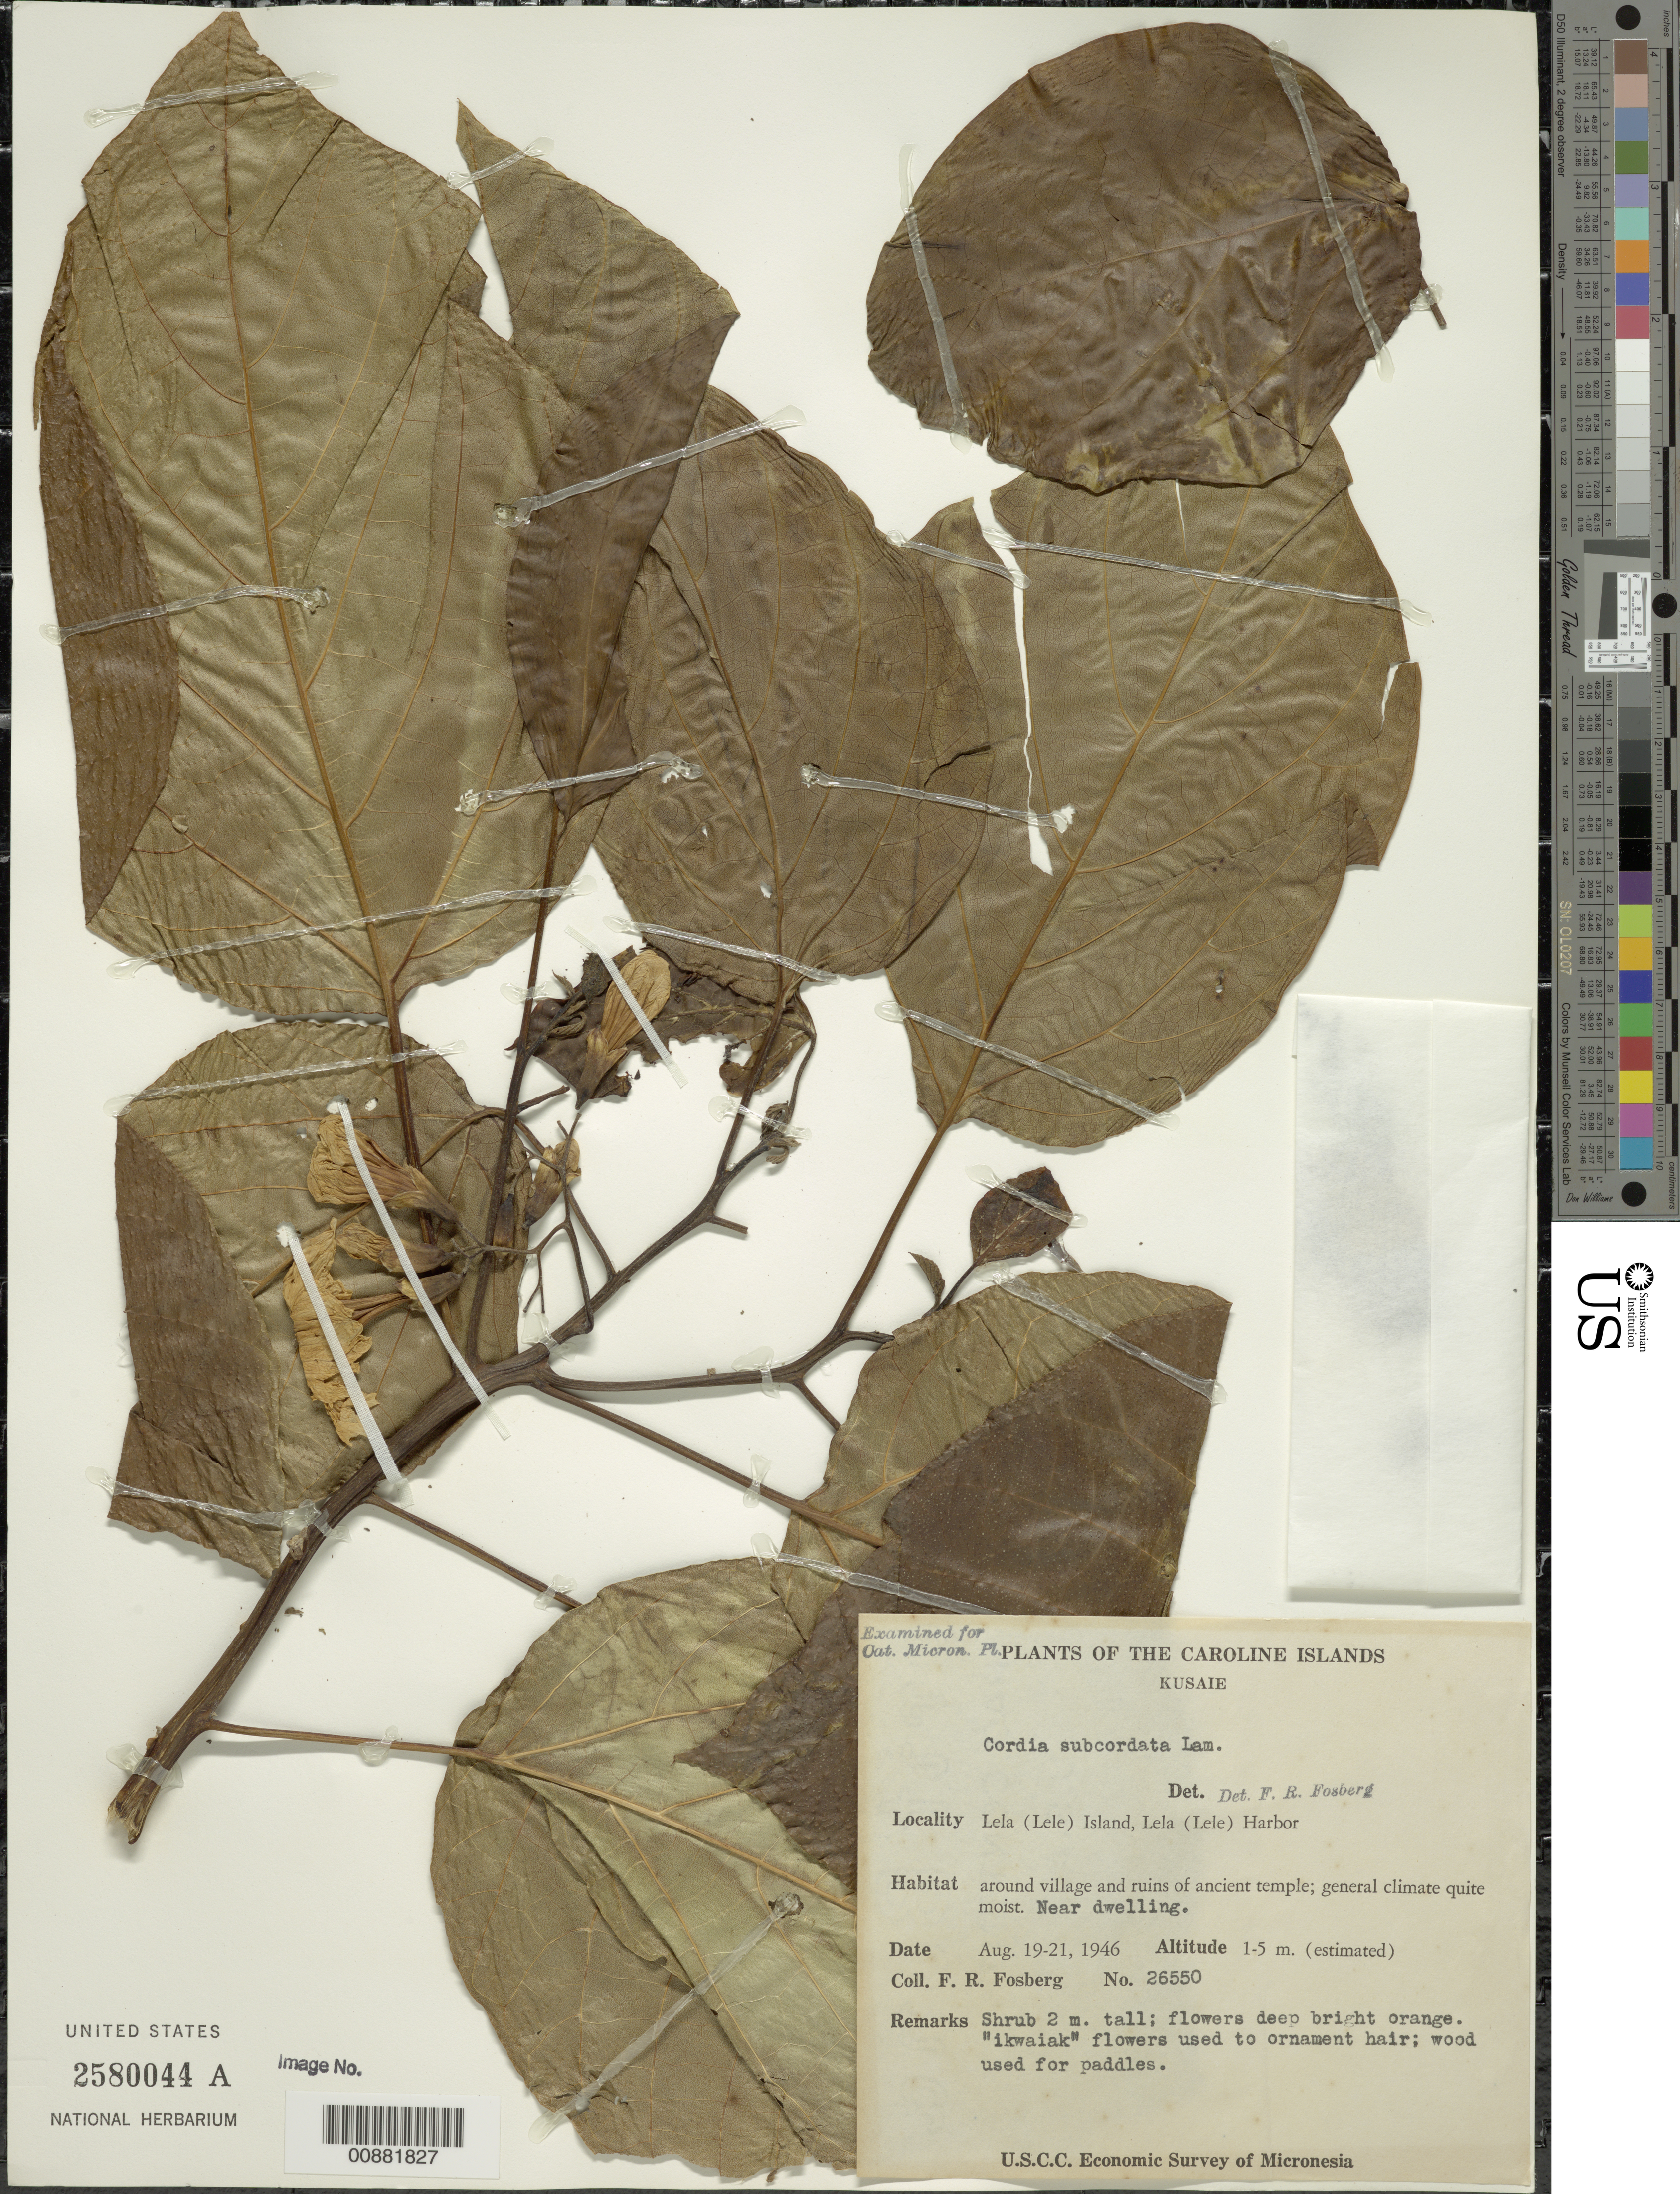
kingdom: Plantae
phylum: Tracheophyta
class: Magnoliopsida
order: Boraginales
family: Cordiaceae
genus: Cordia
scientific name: Cordia subcordata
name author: Lam.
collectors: F. R. Fosberg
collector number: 26550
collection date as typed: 19 Aug 1946 to 21 Aug 1946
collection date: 1946-08-19/1946-08-21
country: Micronesia, Federated States of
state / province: Kosrae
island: Lelu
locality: Lelu (Lele) Island, Lelu (Lele) Harbor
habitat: around village & ruins of ancient temple; generalclimate quite moist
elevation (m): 1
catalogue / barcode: US 2580044